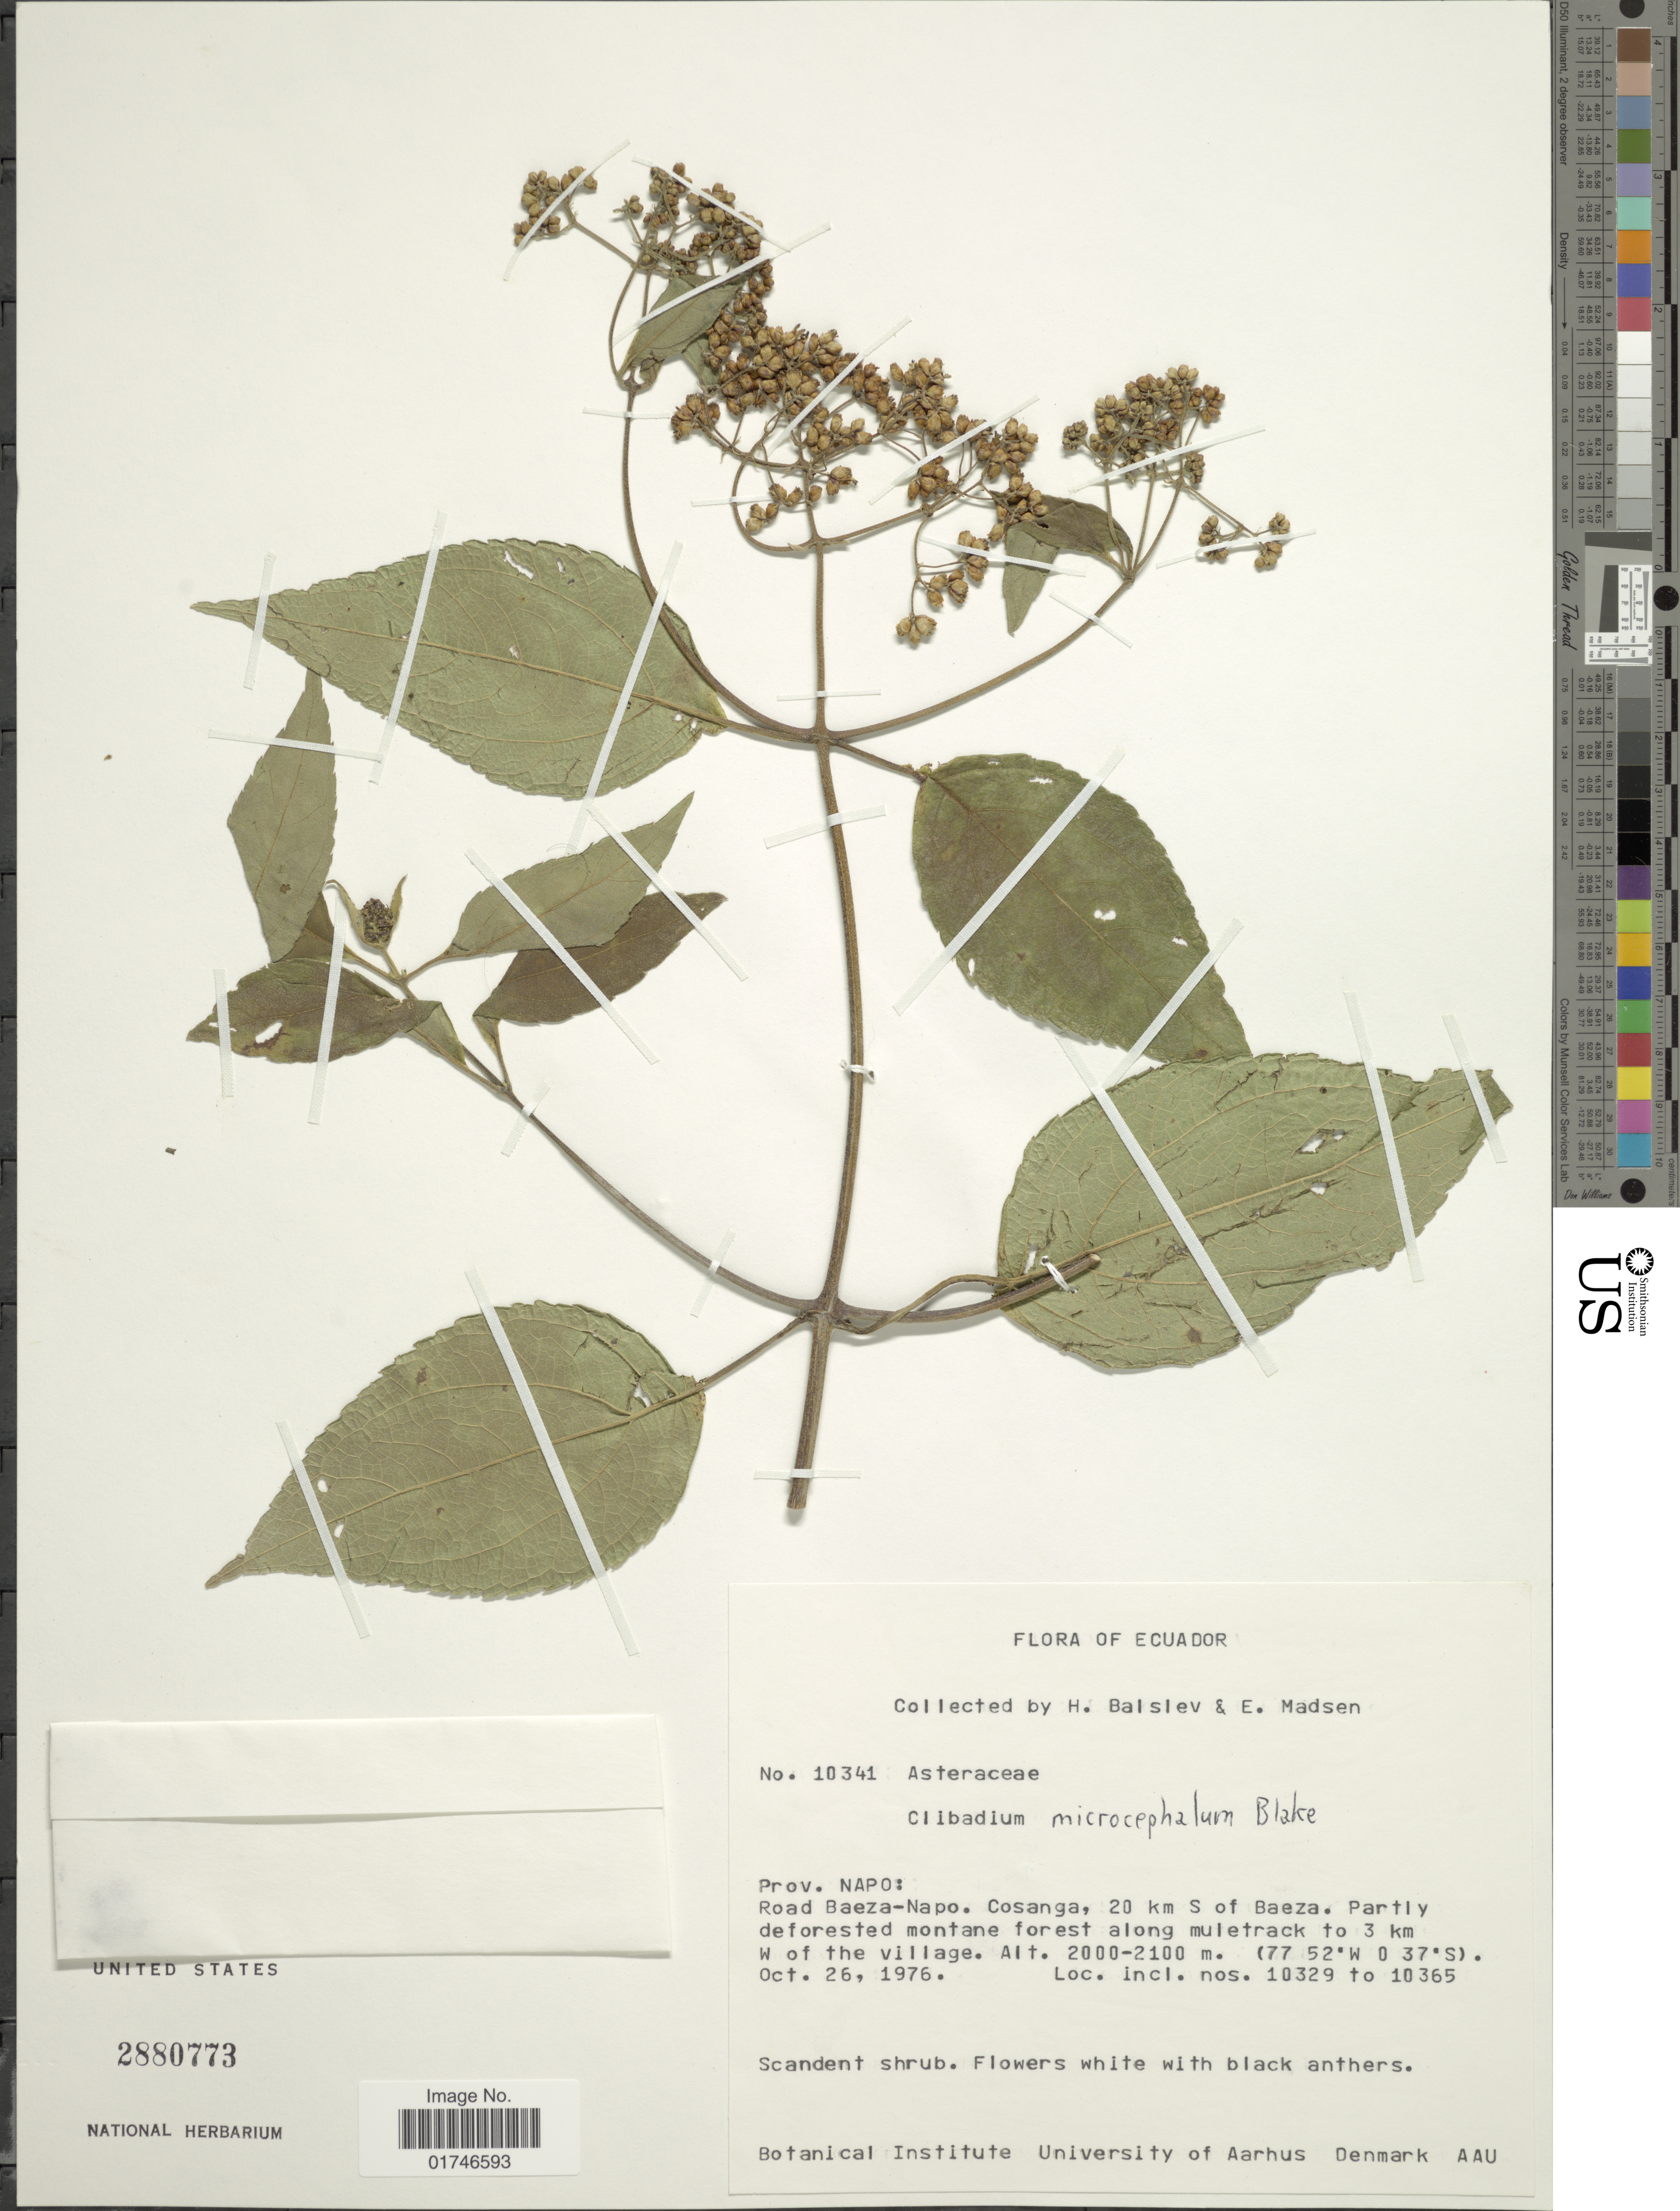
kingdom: Plantae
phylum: Tracheophyta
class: Magnoliopsida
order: Asterales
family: Asteraceae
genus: Clibadium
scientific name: Clibadium microcephalum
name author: S.F. Blake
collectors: H. Balslev & E. Madsen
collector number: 10341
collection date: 1976-10-26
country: Ecuador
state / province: Napo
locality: Prov. Napo: Road Baeza-Napo. Cosanga, Cosanga, 20 km S of Baeza.Loc. incl. nos. 10329 to 10365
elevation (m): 2000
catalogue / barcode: US 2880773